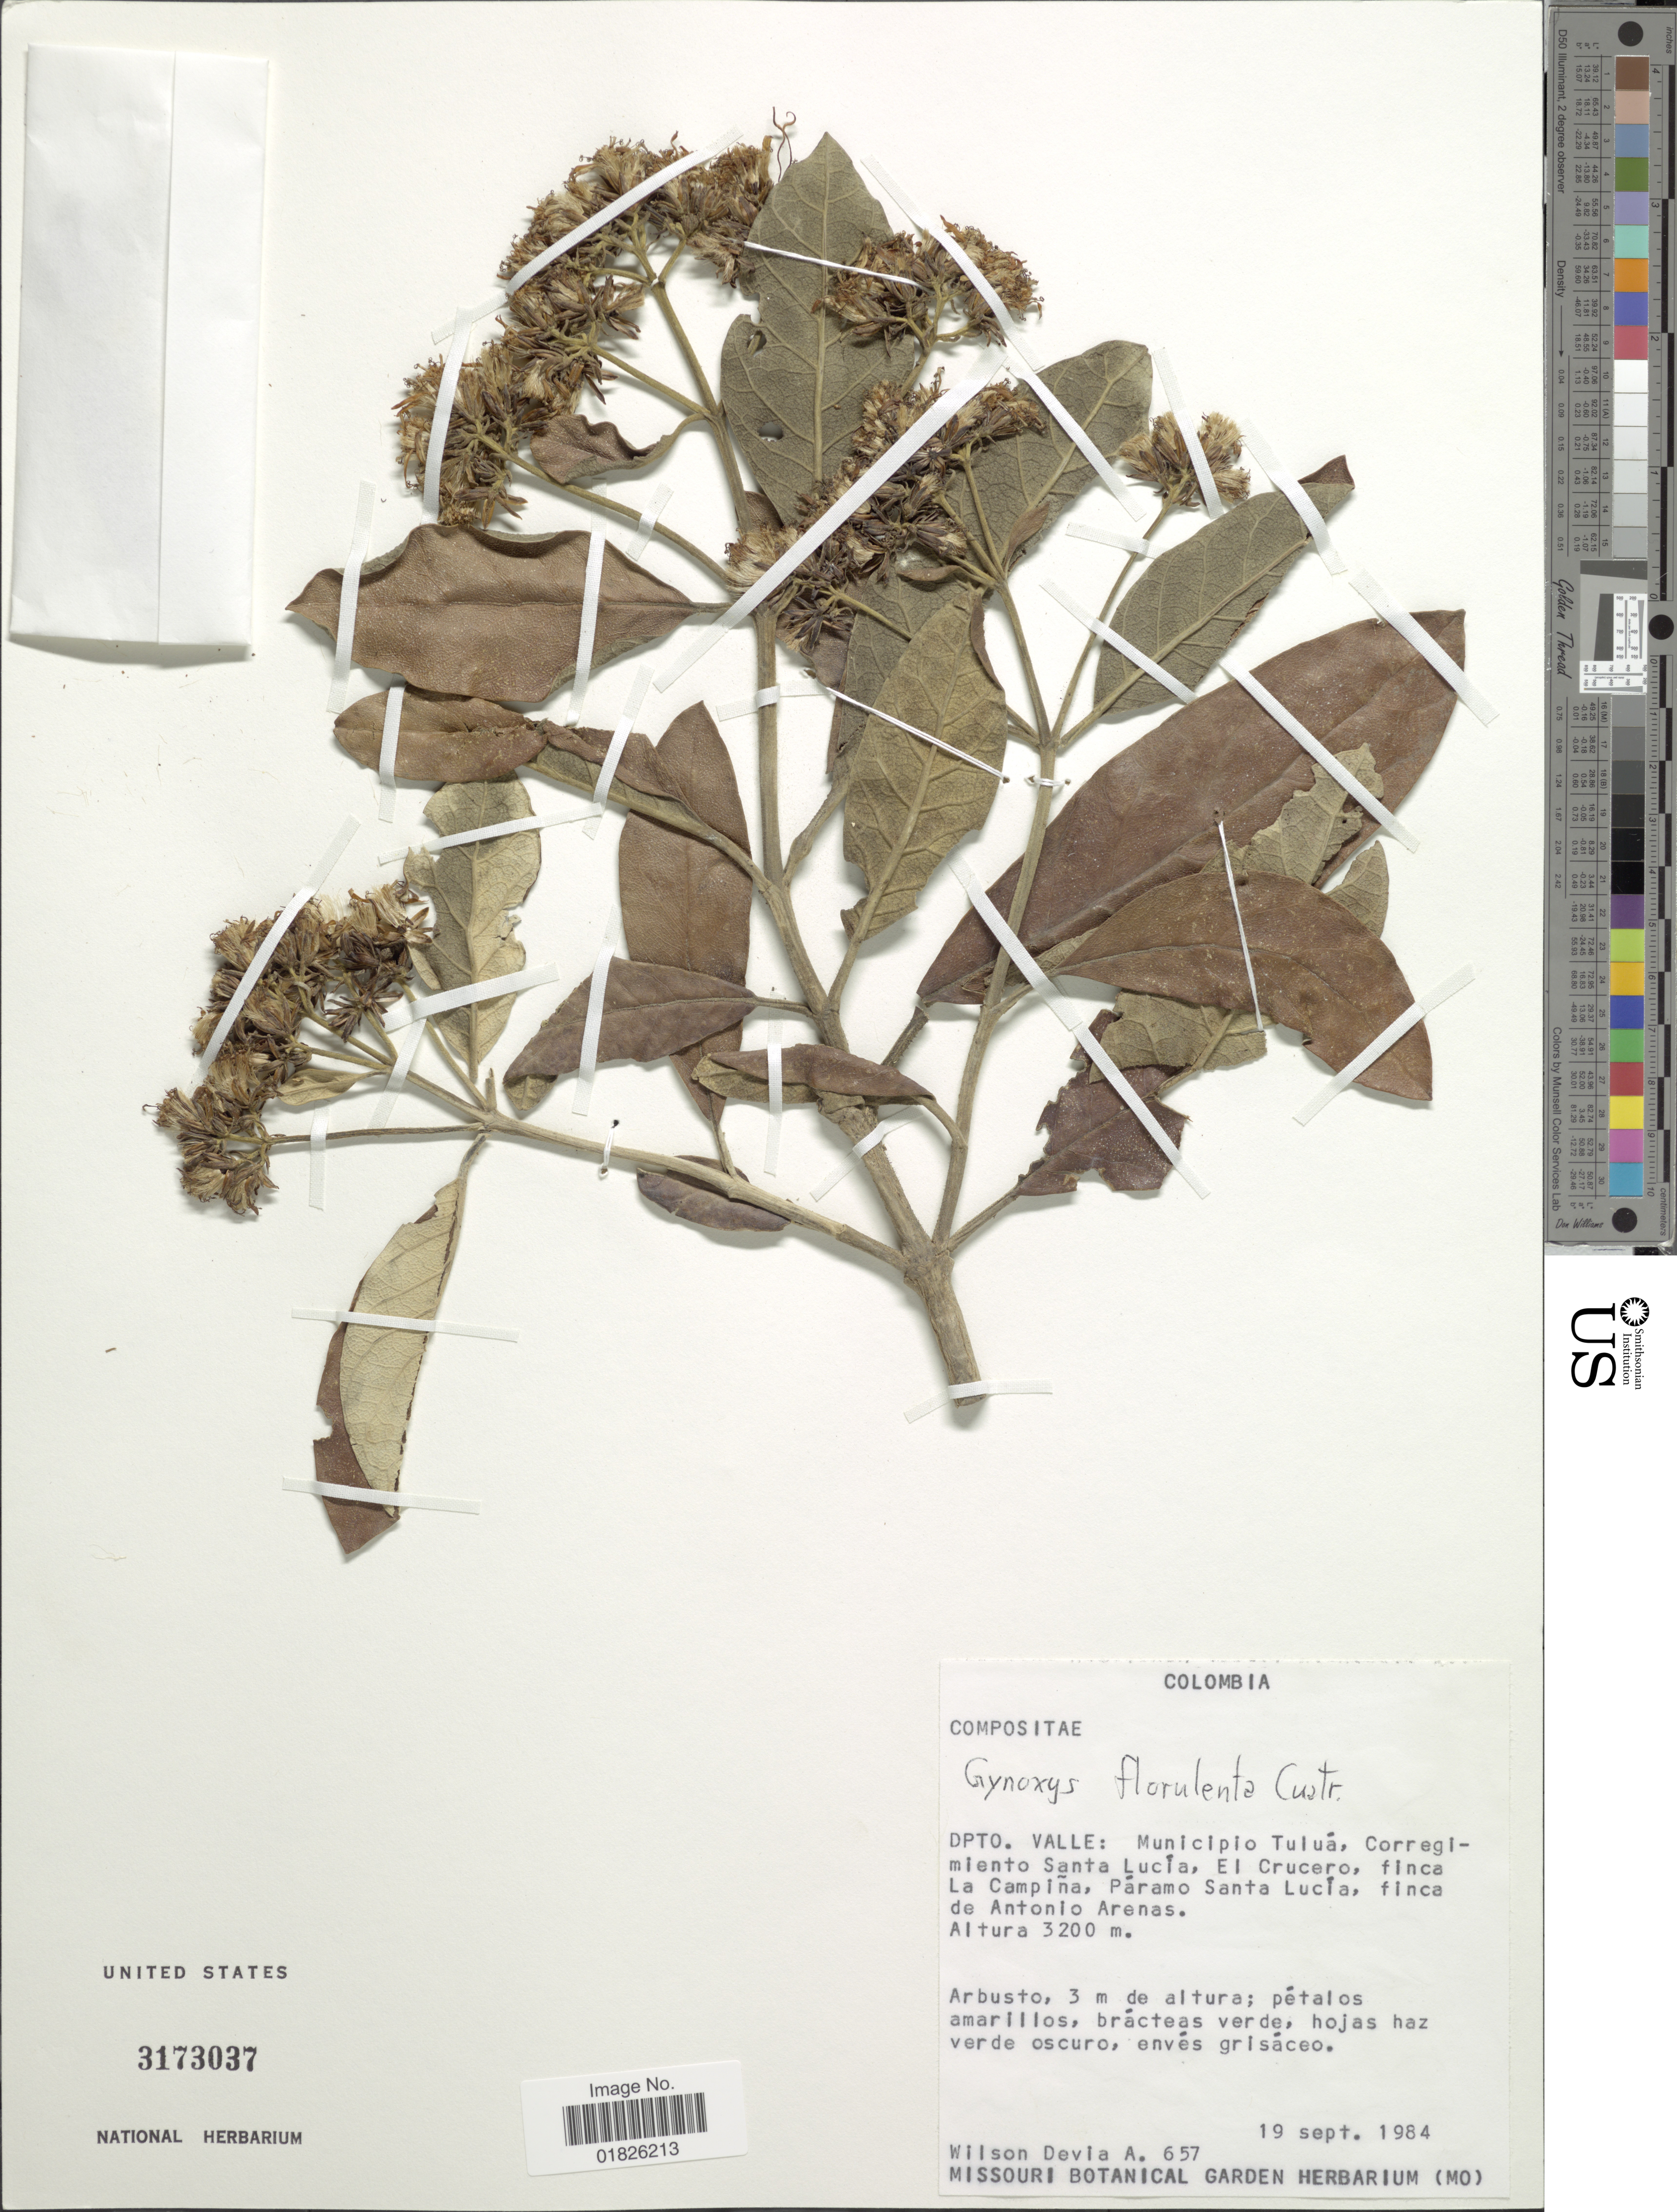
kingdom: Plantae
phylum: Tracheophyta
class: Magnoliopsida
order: Asterales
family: Asteraceae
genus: Gynoxys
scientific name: Gynoxys florulenta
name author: Cuatrec.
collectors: W. Devia A.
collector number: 657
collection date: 1984-09-19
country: Colombia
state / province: Valle del Cauca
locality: Dpto. Valle: Municipio Tulua, Corregimiento Santa Lucia, El Crucero, finca La Campina, paramo Santa Lucia, finca de Antonio Arenas.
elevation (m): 3200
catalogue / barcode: US 3173037